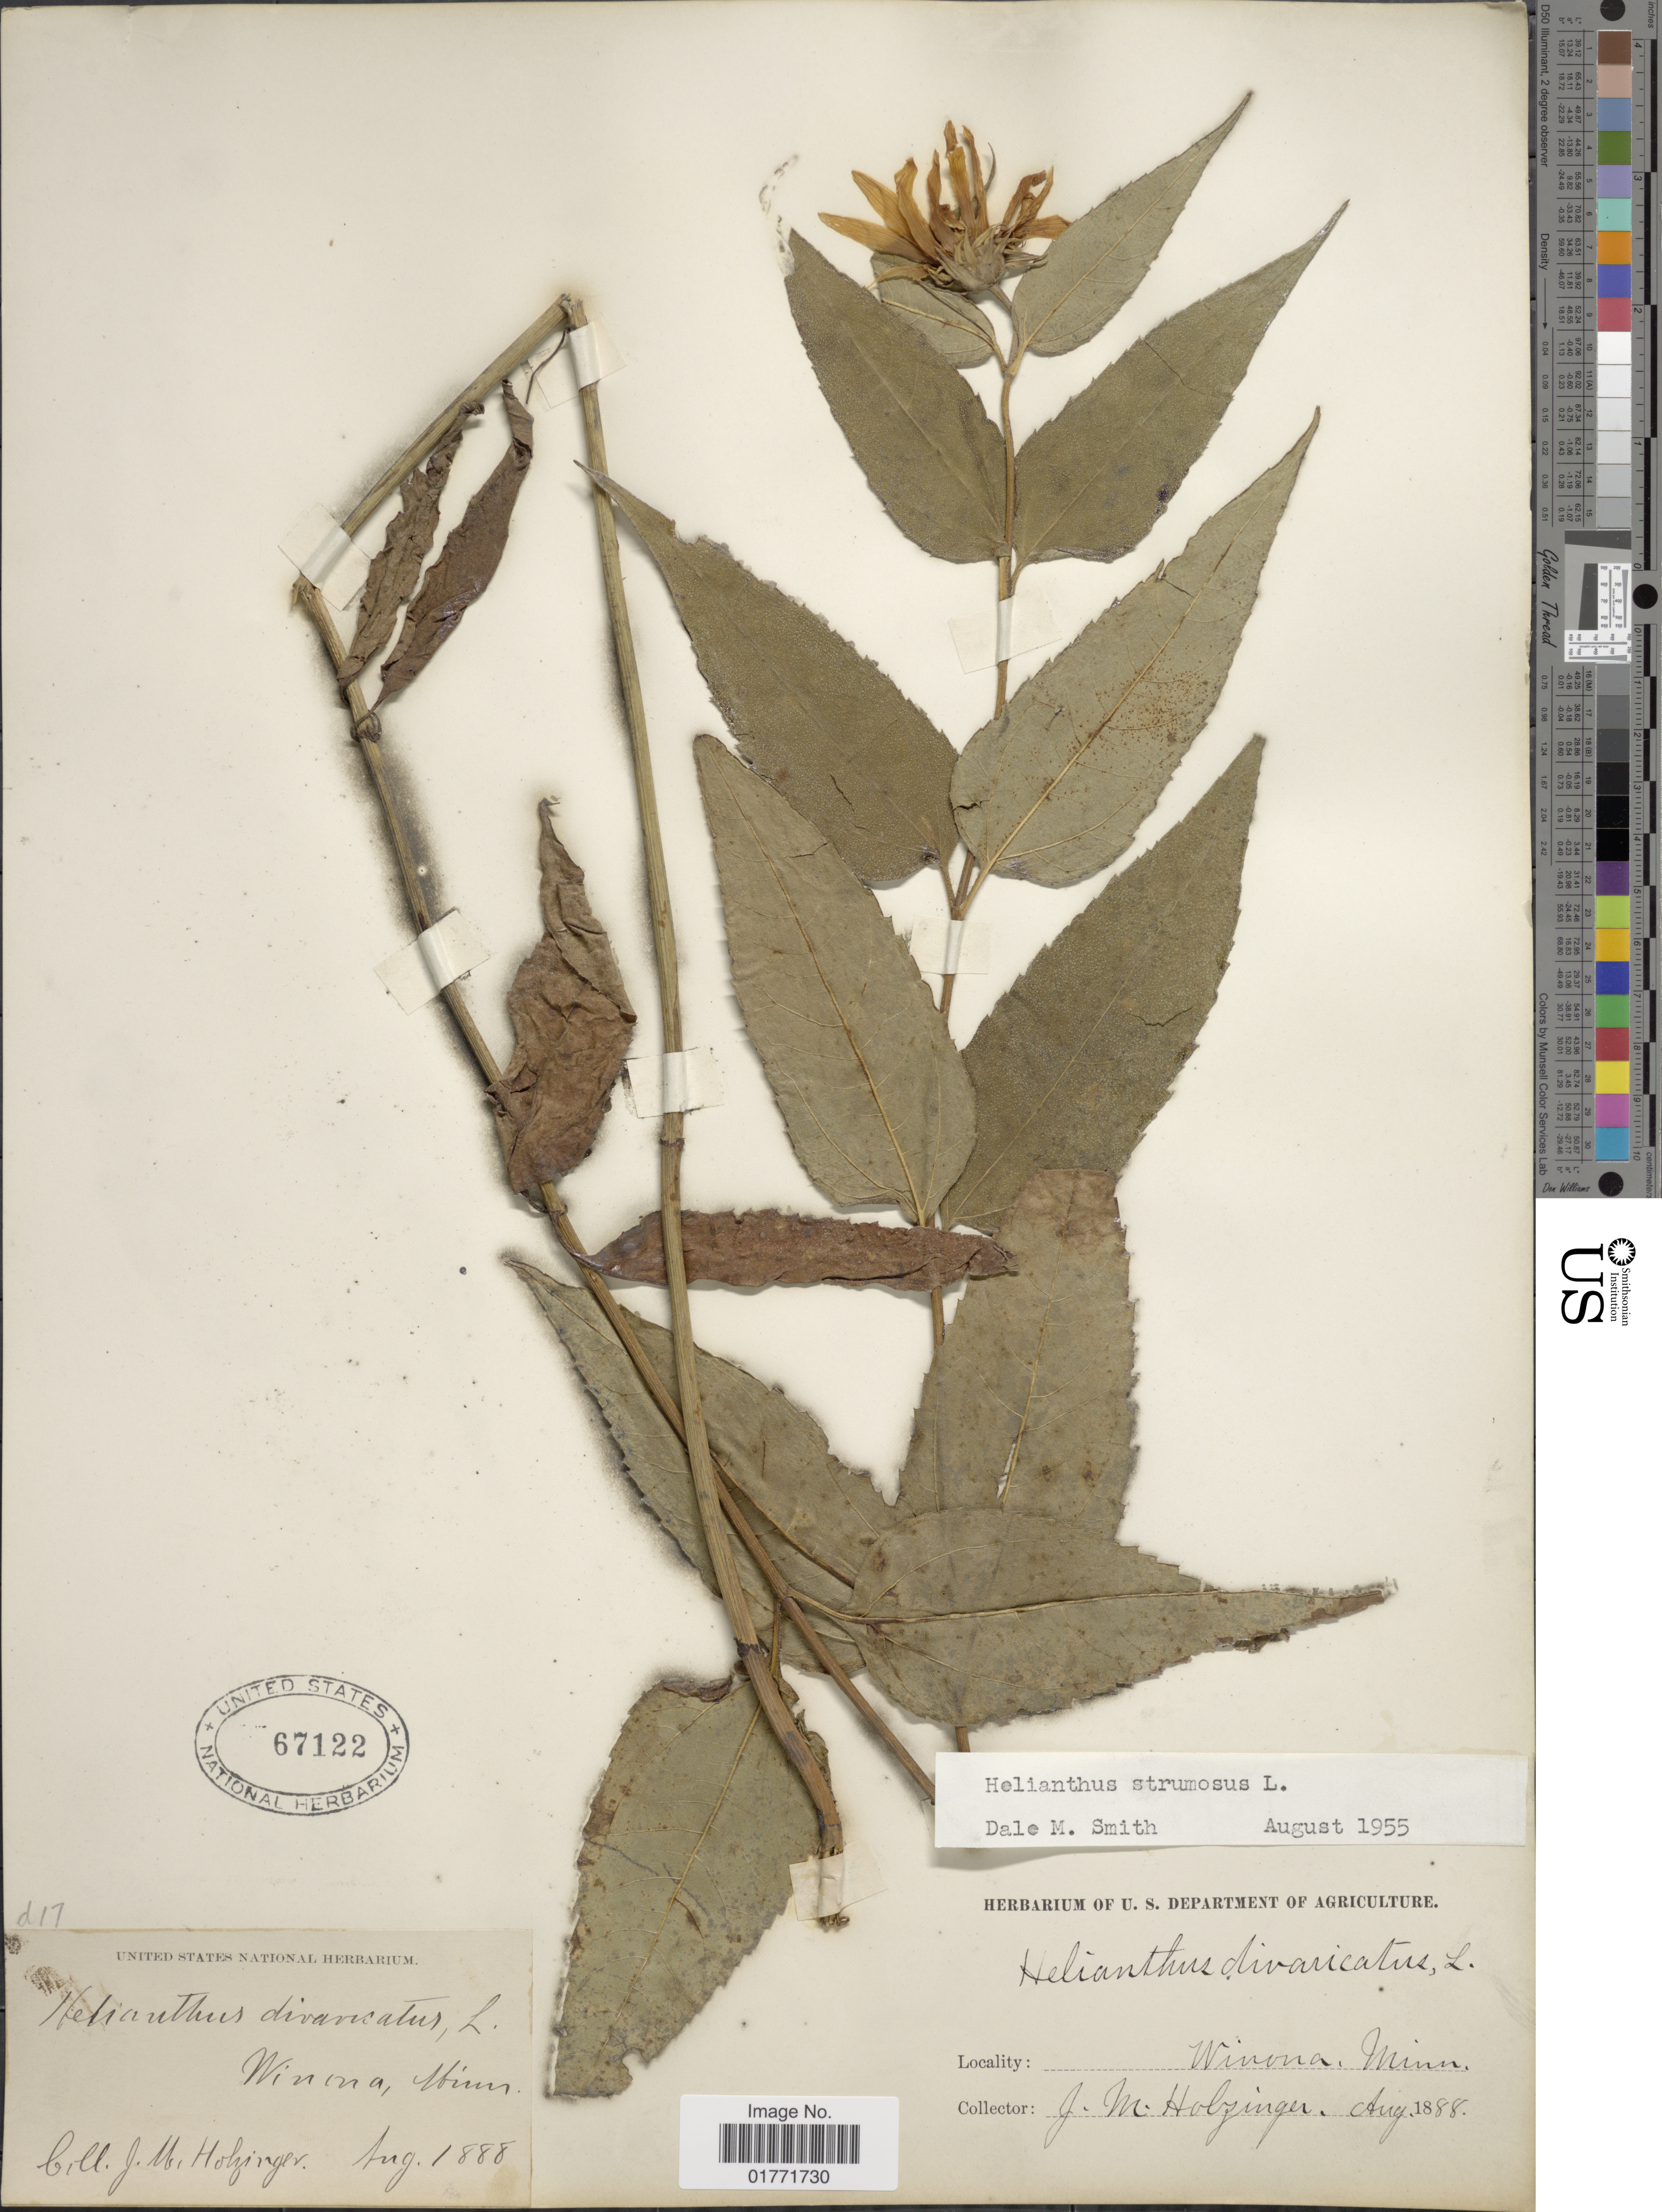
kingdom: Plantae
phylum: Tracheophyta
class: Magnoliopsida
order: Asterales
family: Asteraceae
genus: Helianthus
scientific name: Helianthus strumosus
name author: L.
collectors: J. M. Holzinger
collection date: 1888-08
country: United States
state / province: Minnesota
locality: Winona, Minn.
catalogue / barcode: US 67122